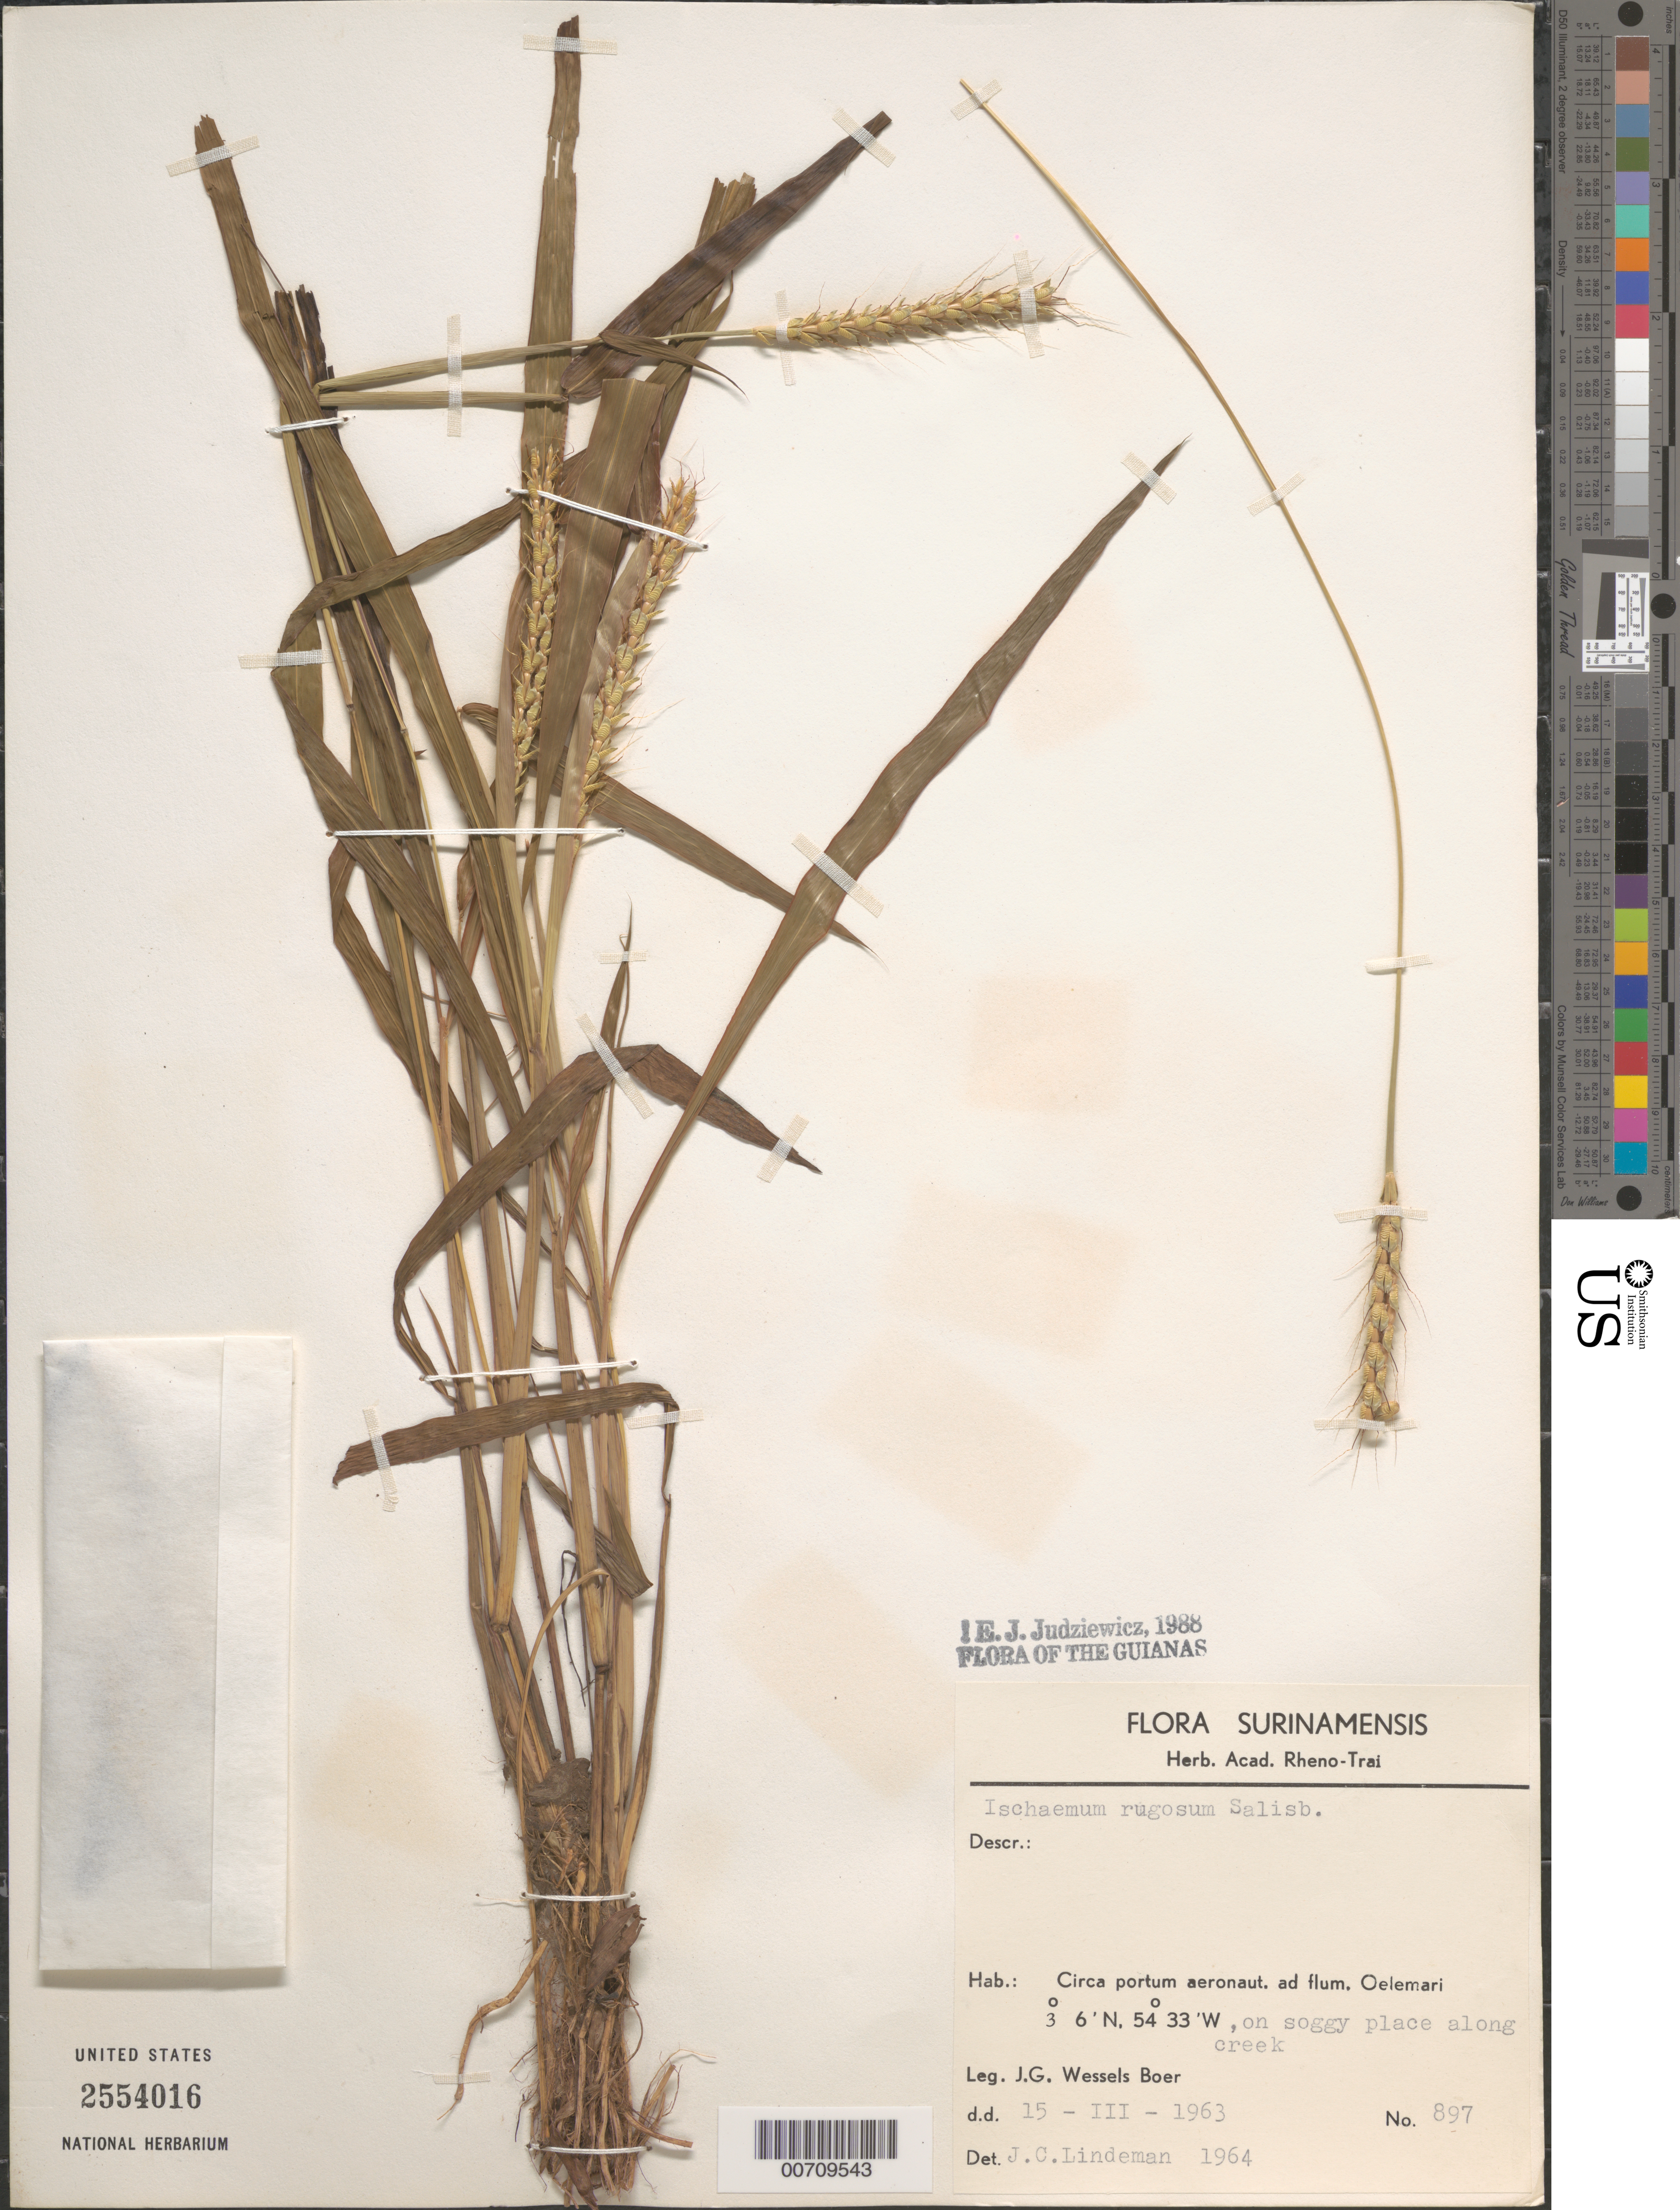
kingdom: Plantae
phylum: Tracheophyta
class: Liliopsida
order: Poales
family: Poaceae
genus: Ischaemum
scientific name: Ischaemum rugosum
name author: Salisb.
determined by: Lindeman, J. C.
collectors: J. G. Wessels Boer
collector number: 897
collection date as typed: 15-Mar-63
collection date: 1963-03-15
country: Suriname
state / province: Sipaliwini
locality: Oelemari R.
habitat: On soggy place along creek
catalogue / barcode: US 2554016